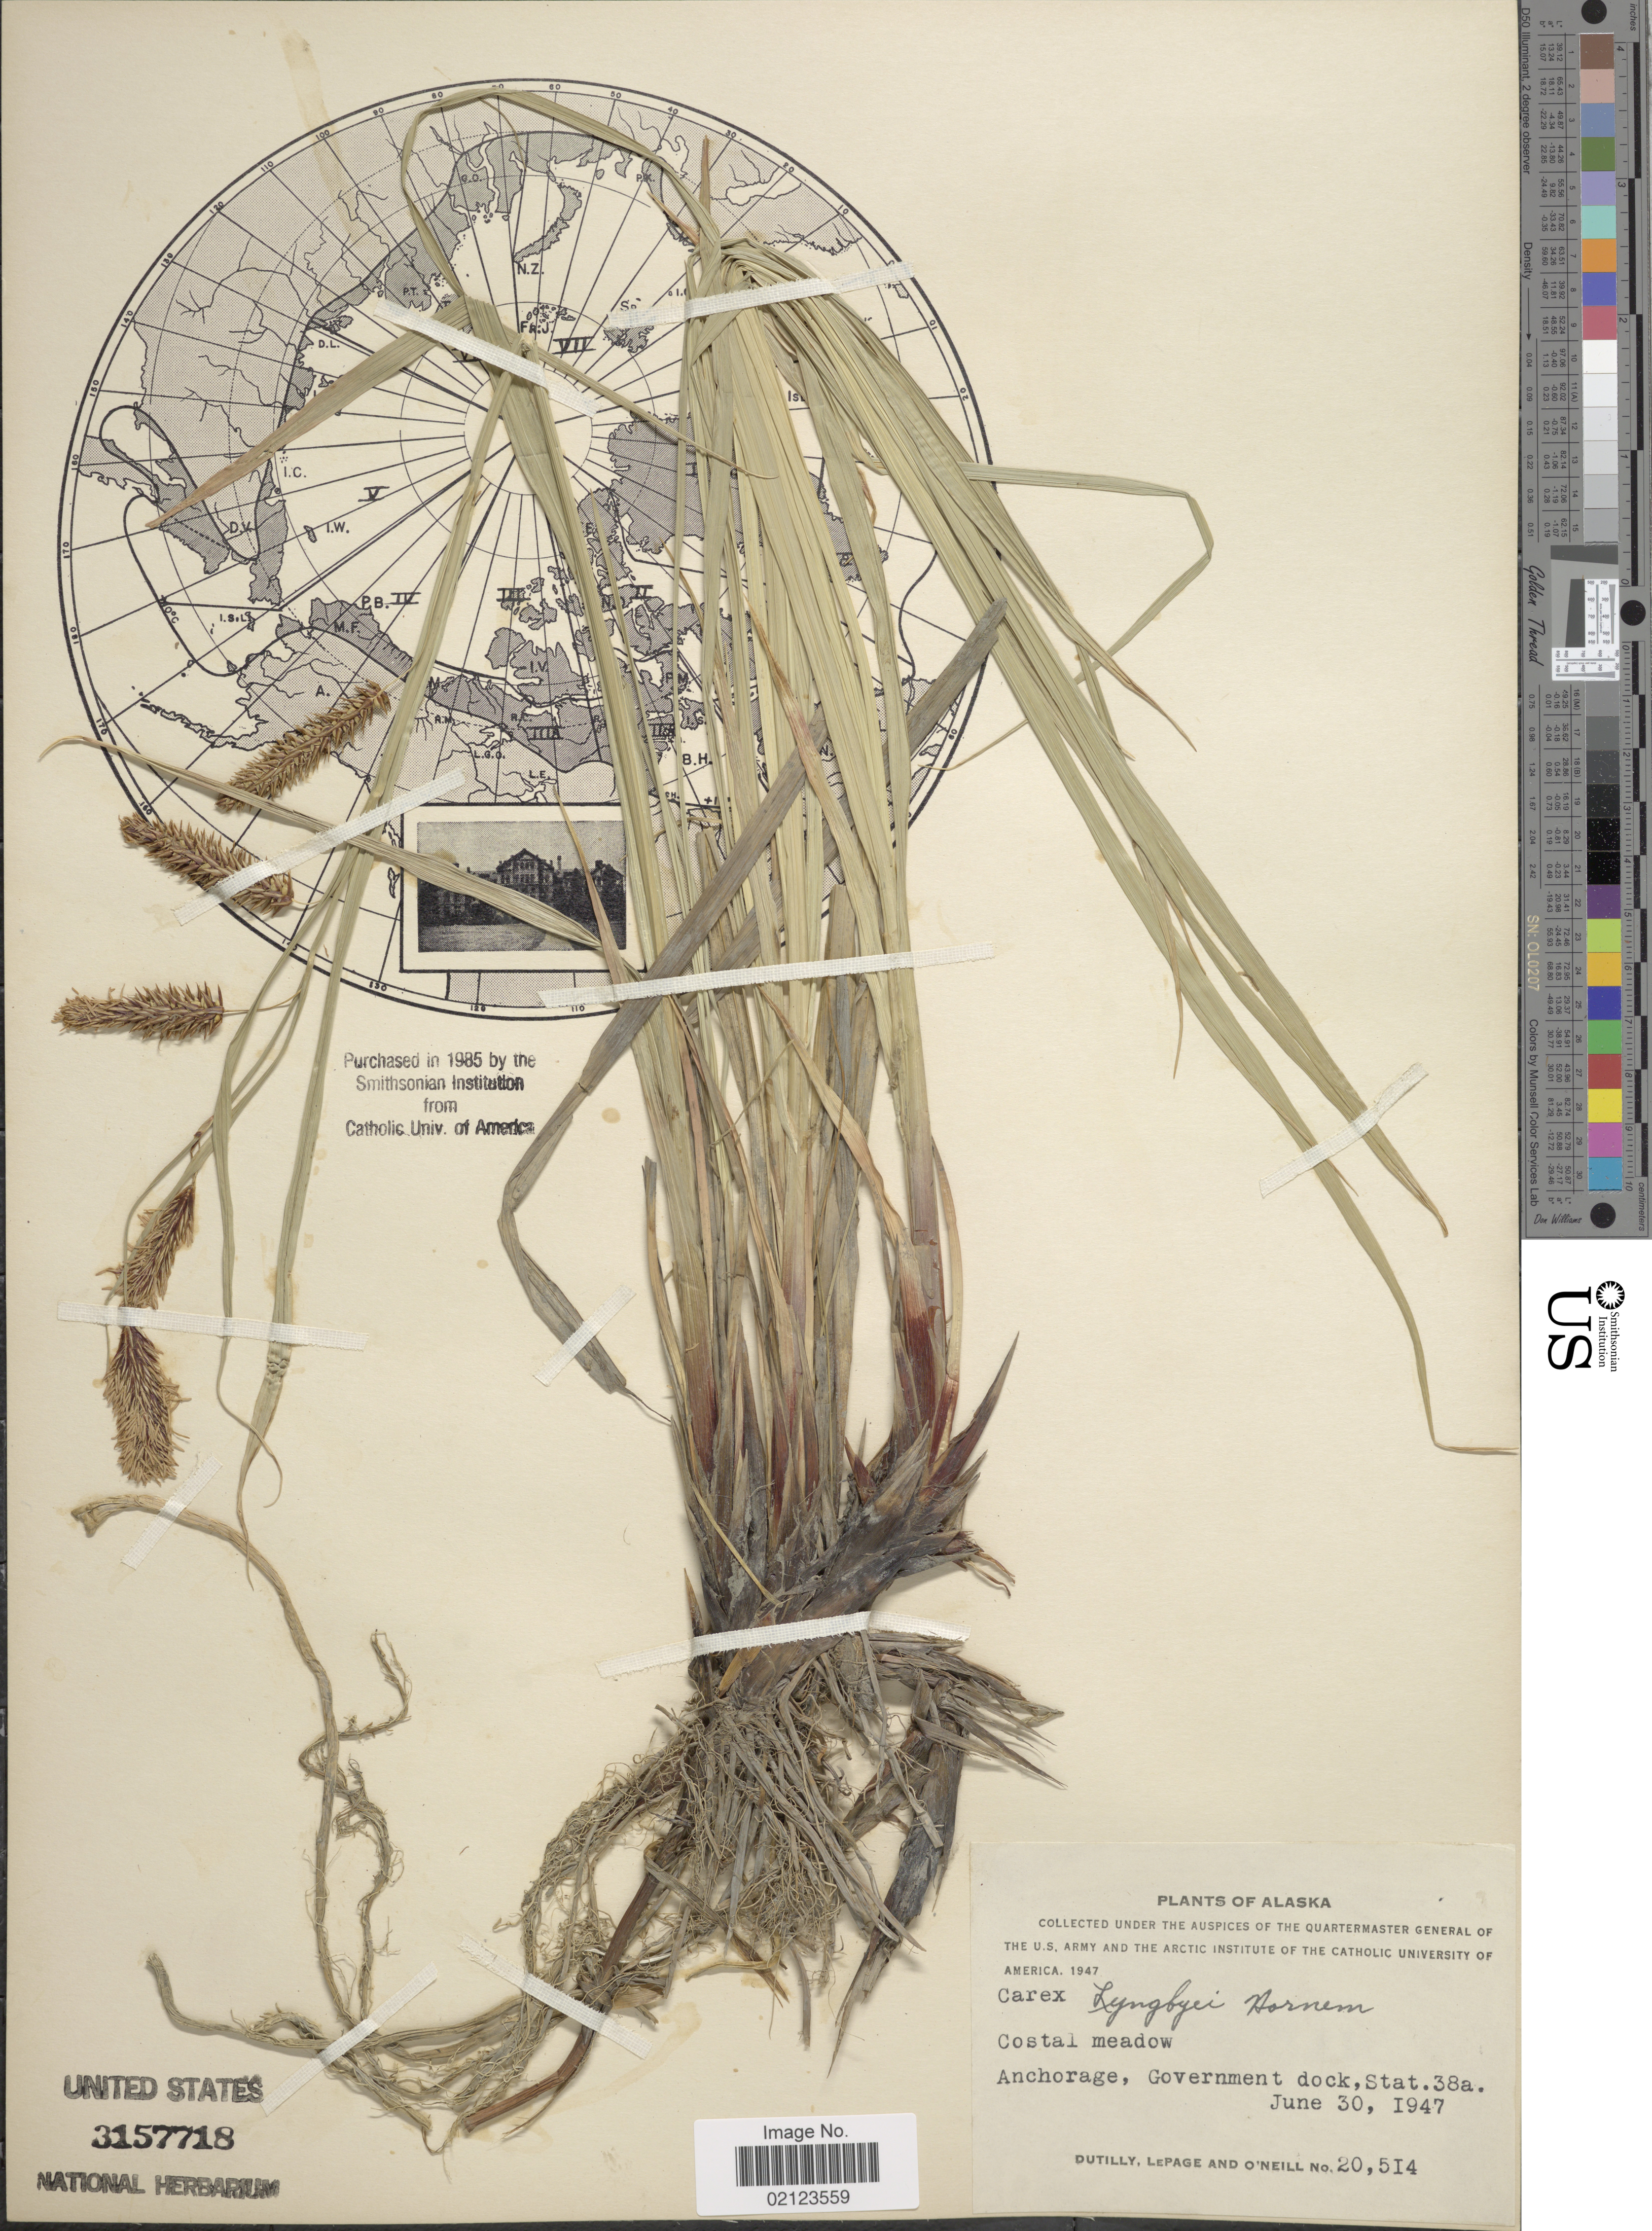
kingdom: Plantae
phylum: Tracheophyta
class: Liliopsida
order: Poales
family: Cyperaceae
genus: Carex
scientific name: Carex lyngbyei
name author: Hornem.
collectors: -. Dutilly, -. LePage & O' Neill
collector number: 20514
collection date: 1947-06-30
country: United States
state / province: Alaska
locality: Coastal meadow. Anchorage, Government dock, Stat. 38a.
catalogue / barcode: US 3157718